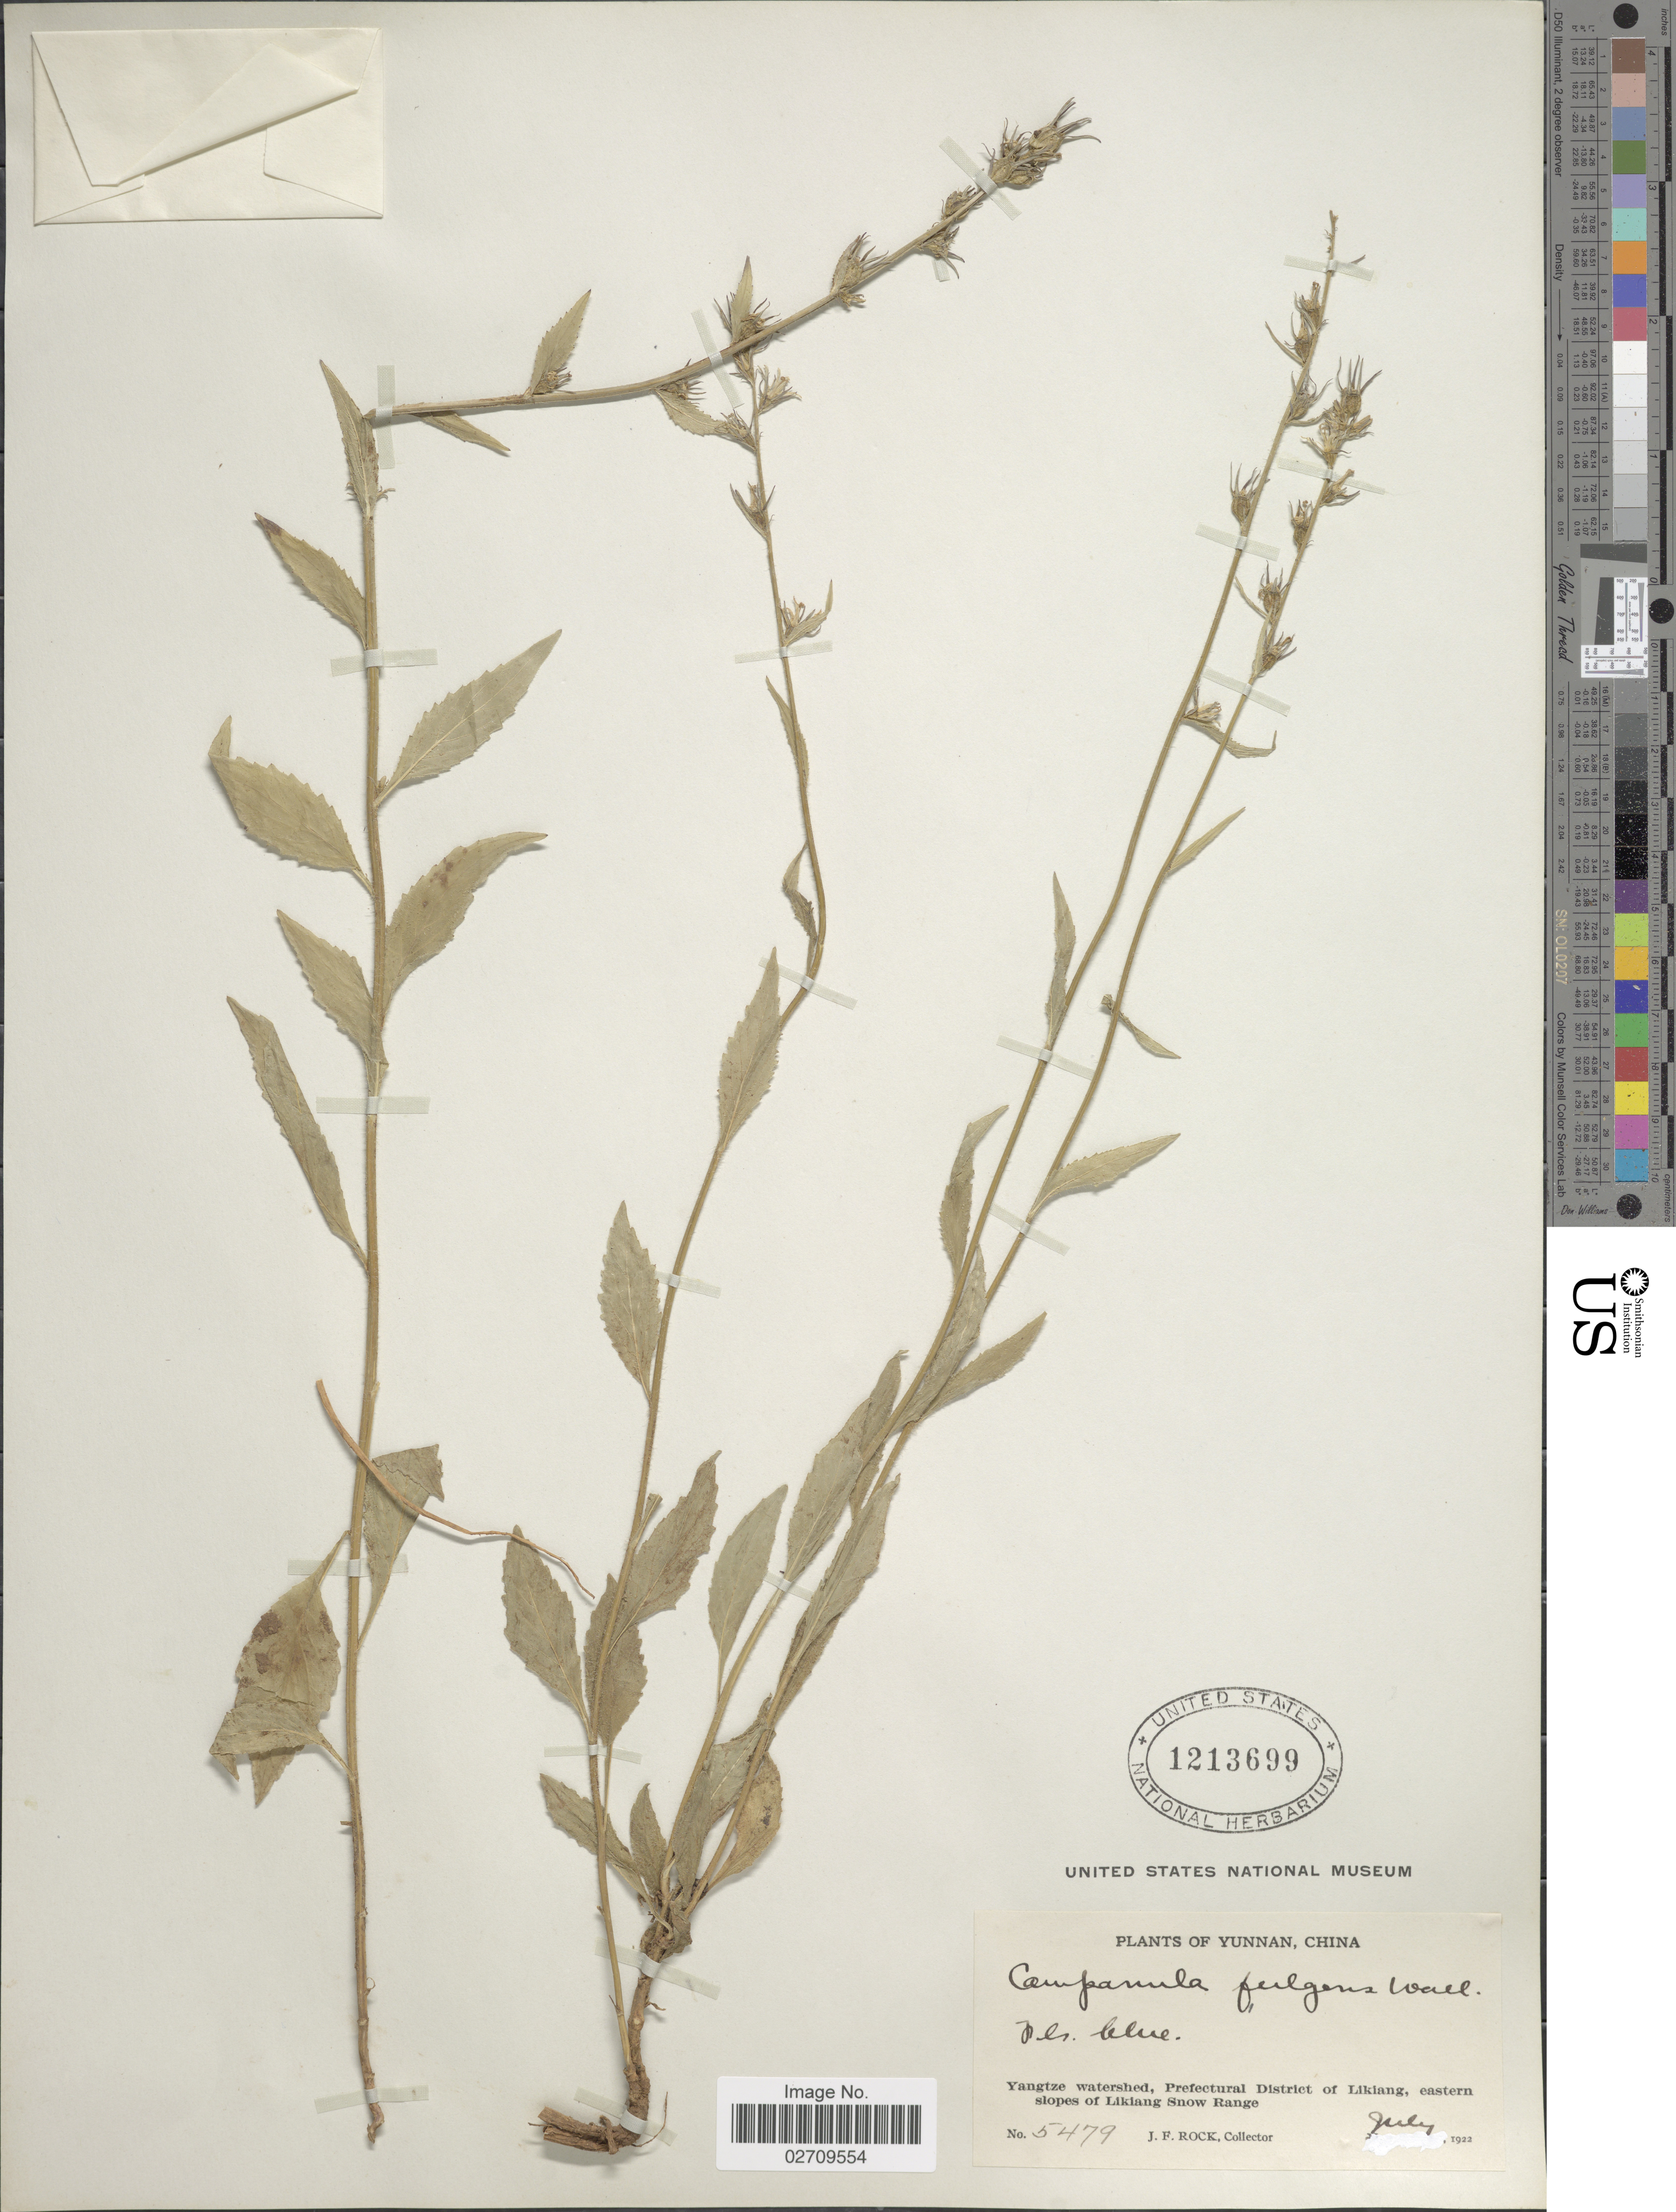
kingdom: Plantae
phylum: Tracheophyta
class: Magnoliopsida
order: Asterales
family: Campanulaceae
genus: Asyneuma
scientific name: Asyneuma fulgens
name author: (Wall.) Briq.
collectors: J. F. Rock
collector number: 5479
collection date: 1922-07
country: China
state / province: Yunnan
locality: Yangtze watershed, Prefectural District of Likiang, eastern slopes of Likiang Snow Range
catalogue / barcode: US 1213699